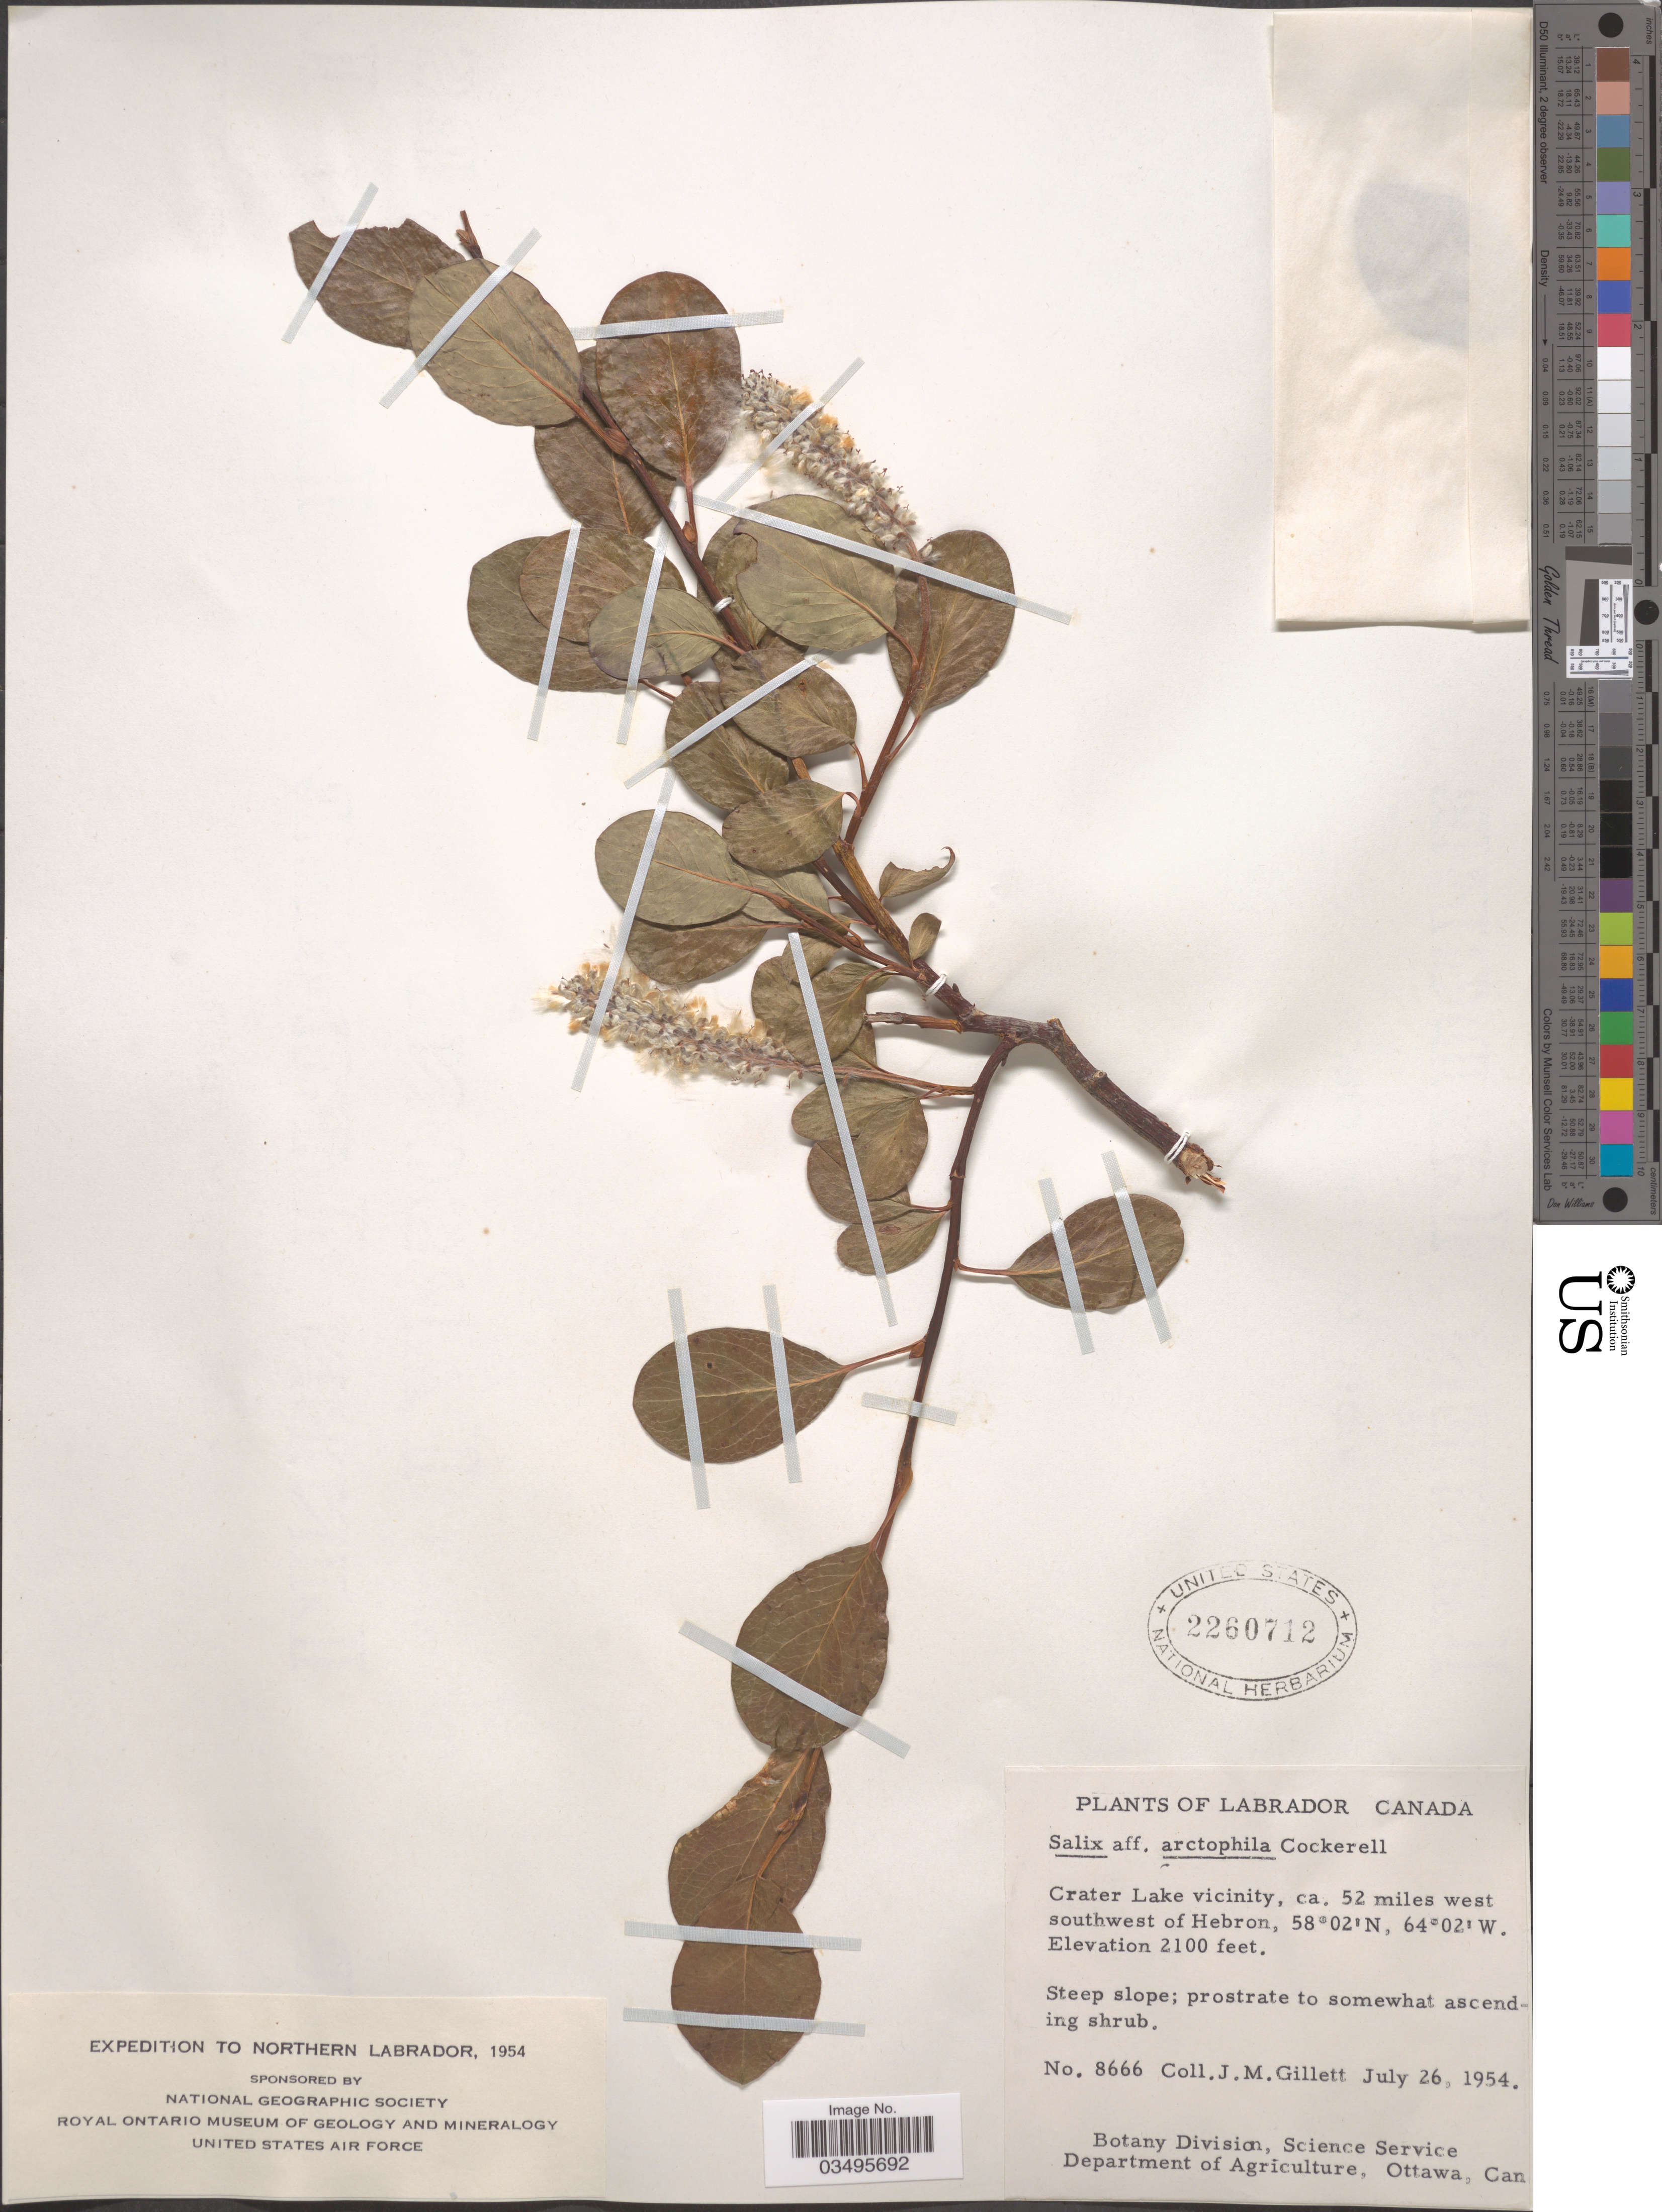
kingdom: Plantae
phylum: Tracheophyta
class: Magnoliopsida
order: Malpighiales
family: Salicaceae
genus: Salix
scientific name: Salix arctophila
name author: Cockerell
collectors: J. M. Gillett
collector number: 8666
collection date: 1954-07-26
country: Canada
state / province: Newfoundland and Labrador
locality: Northern Labrador. Crater Lake vicinity, ca. 52 miles west southwest of Hebron.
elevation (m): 640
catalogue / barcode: US 2260712